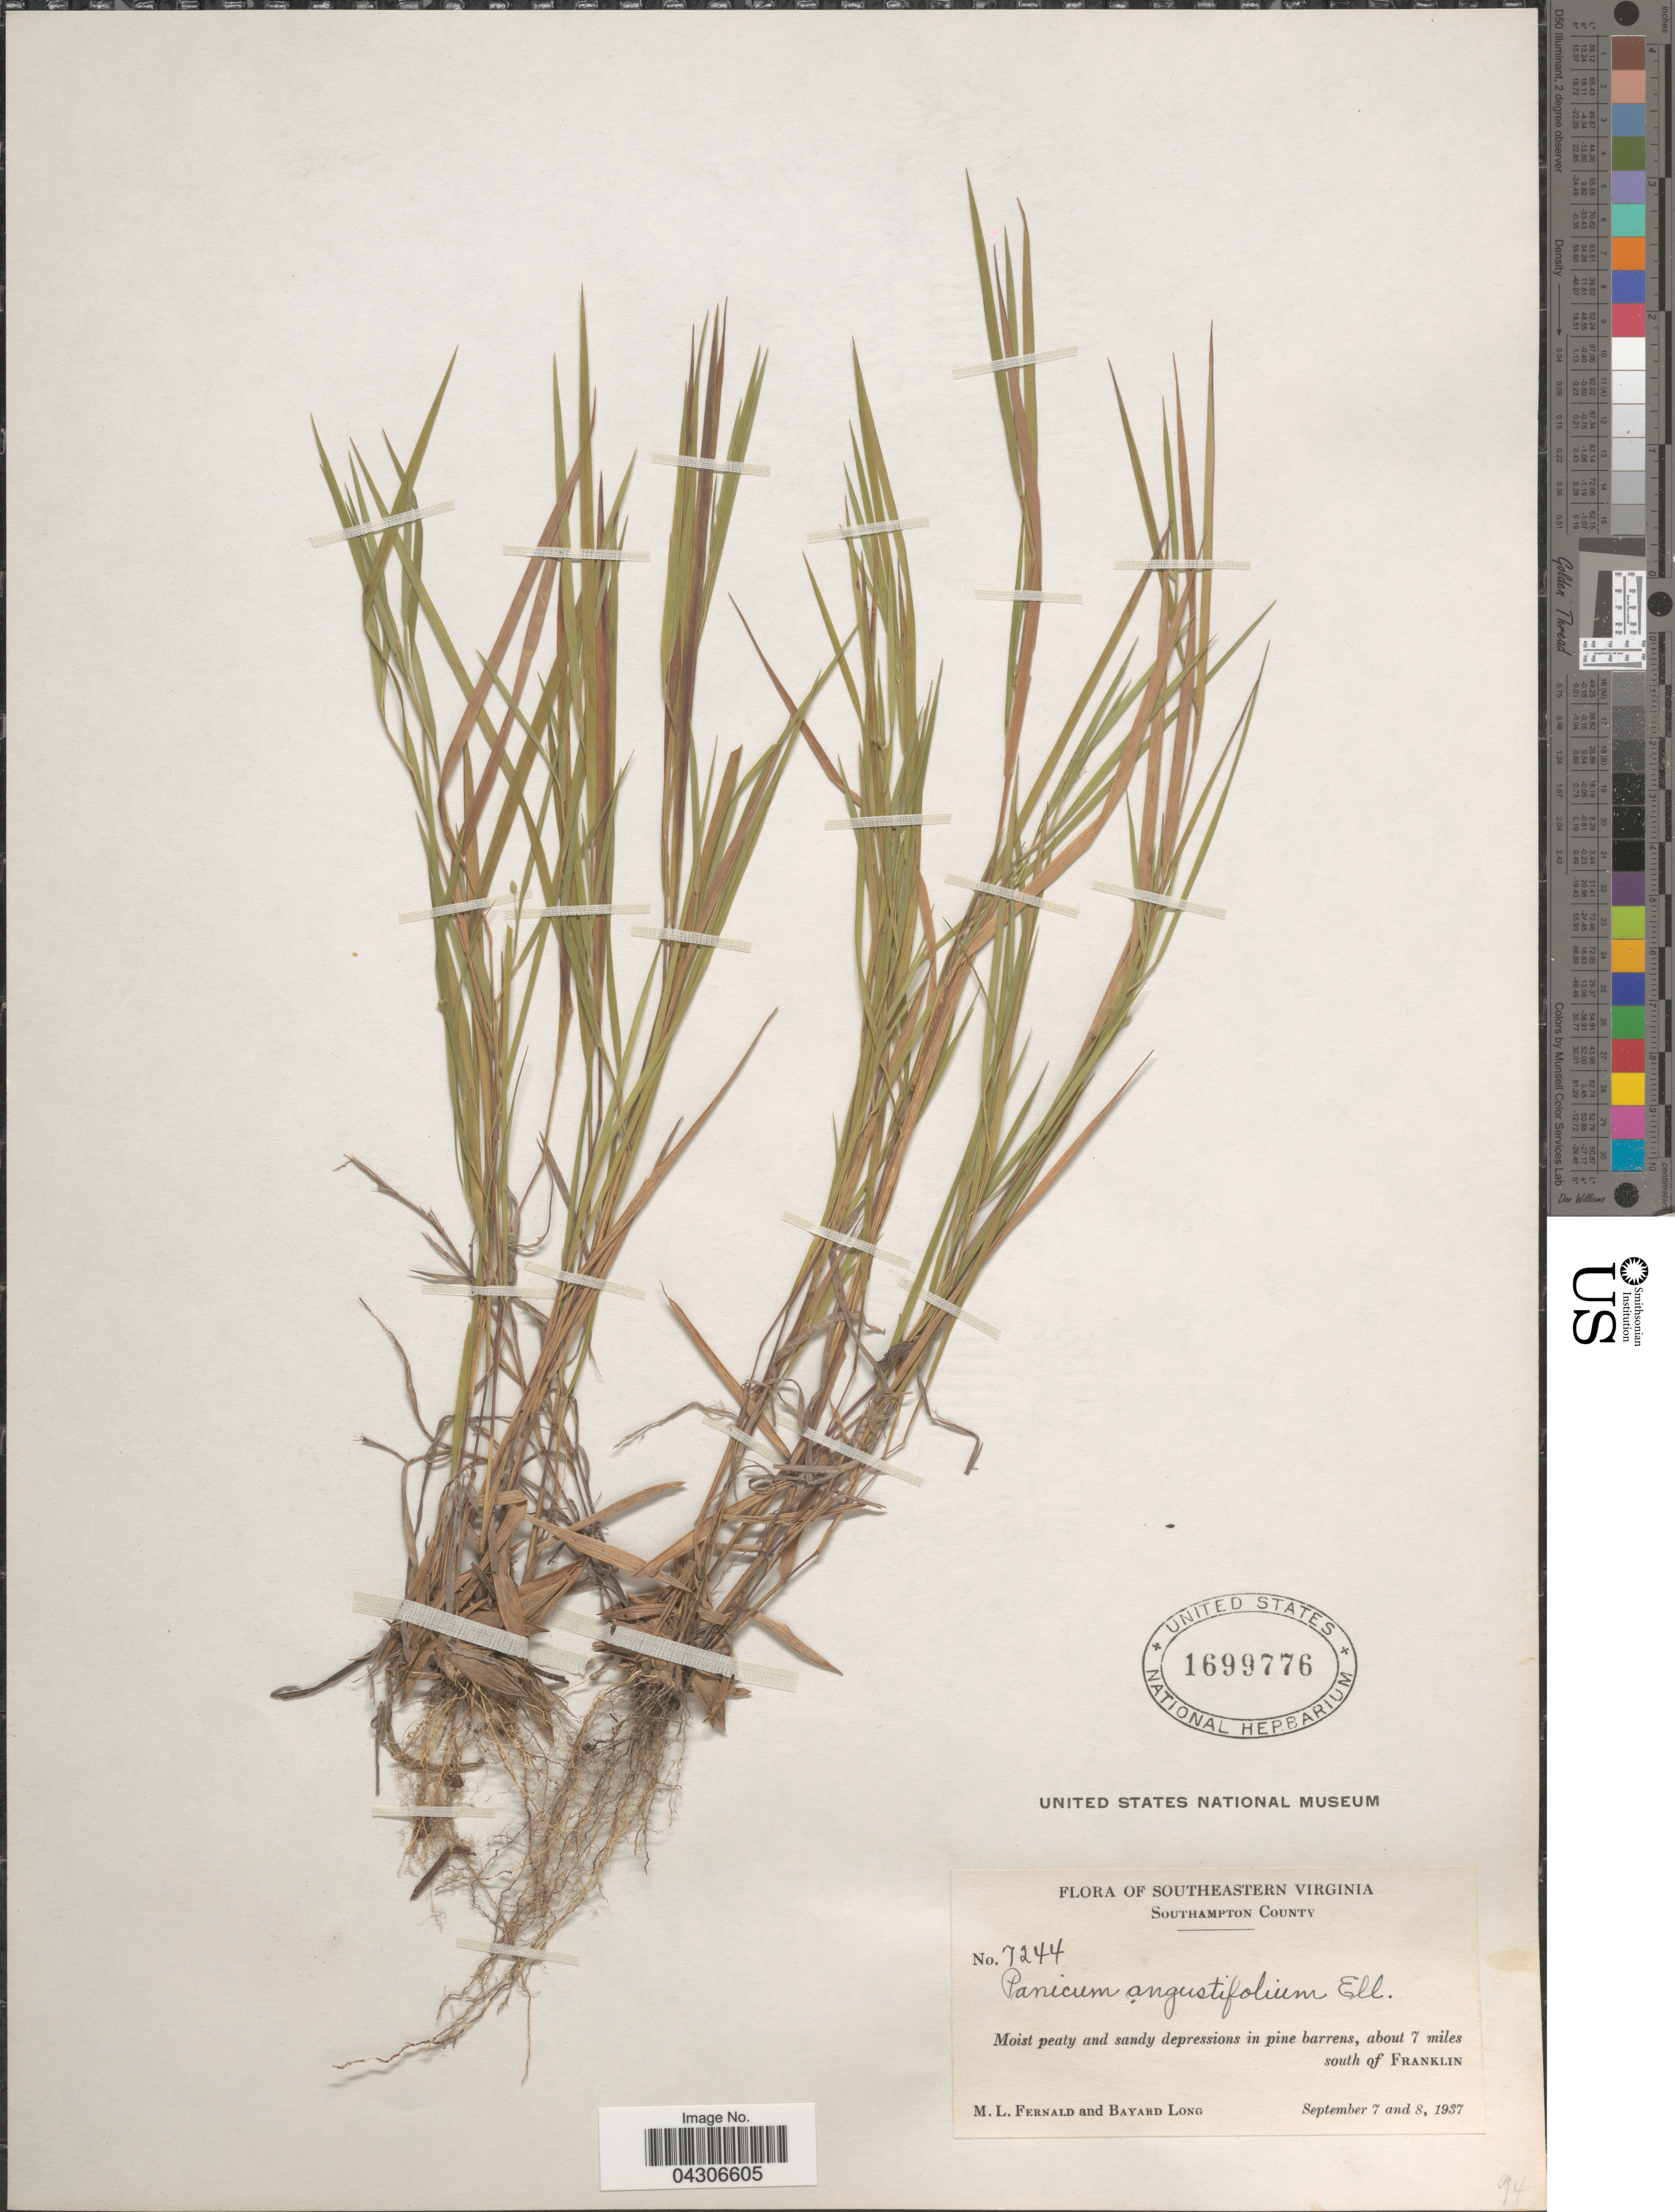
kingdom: Plantae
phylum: Tracheophyta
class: Liliopsida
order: Poales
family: Poaceae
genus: Dichanthelium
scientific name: Dichanthelium aciculare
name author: (Desv. ex Poir.) Gould & C.A. Clark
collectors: M. L. Fernald & B. Long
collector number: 7244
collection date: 1937-09-07/1937-09-08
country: United States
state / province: Virginia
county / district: Southampton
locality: Southeastern Virginia. Southampton County. Moist peaty and sandy depressions in pine barrens, about 7 miles south of Franklin.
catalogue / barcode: US 1699776